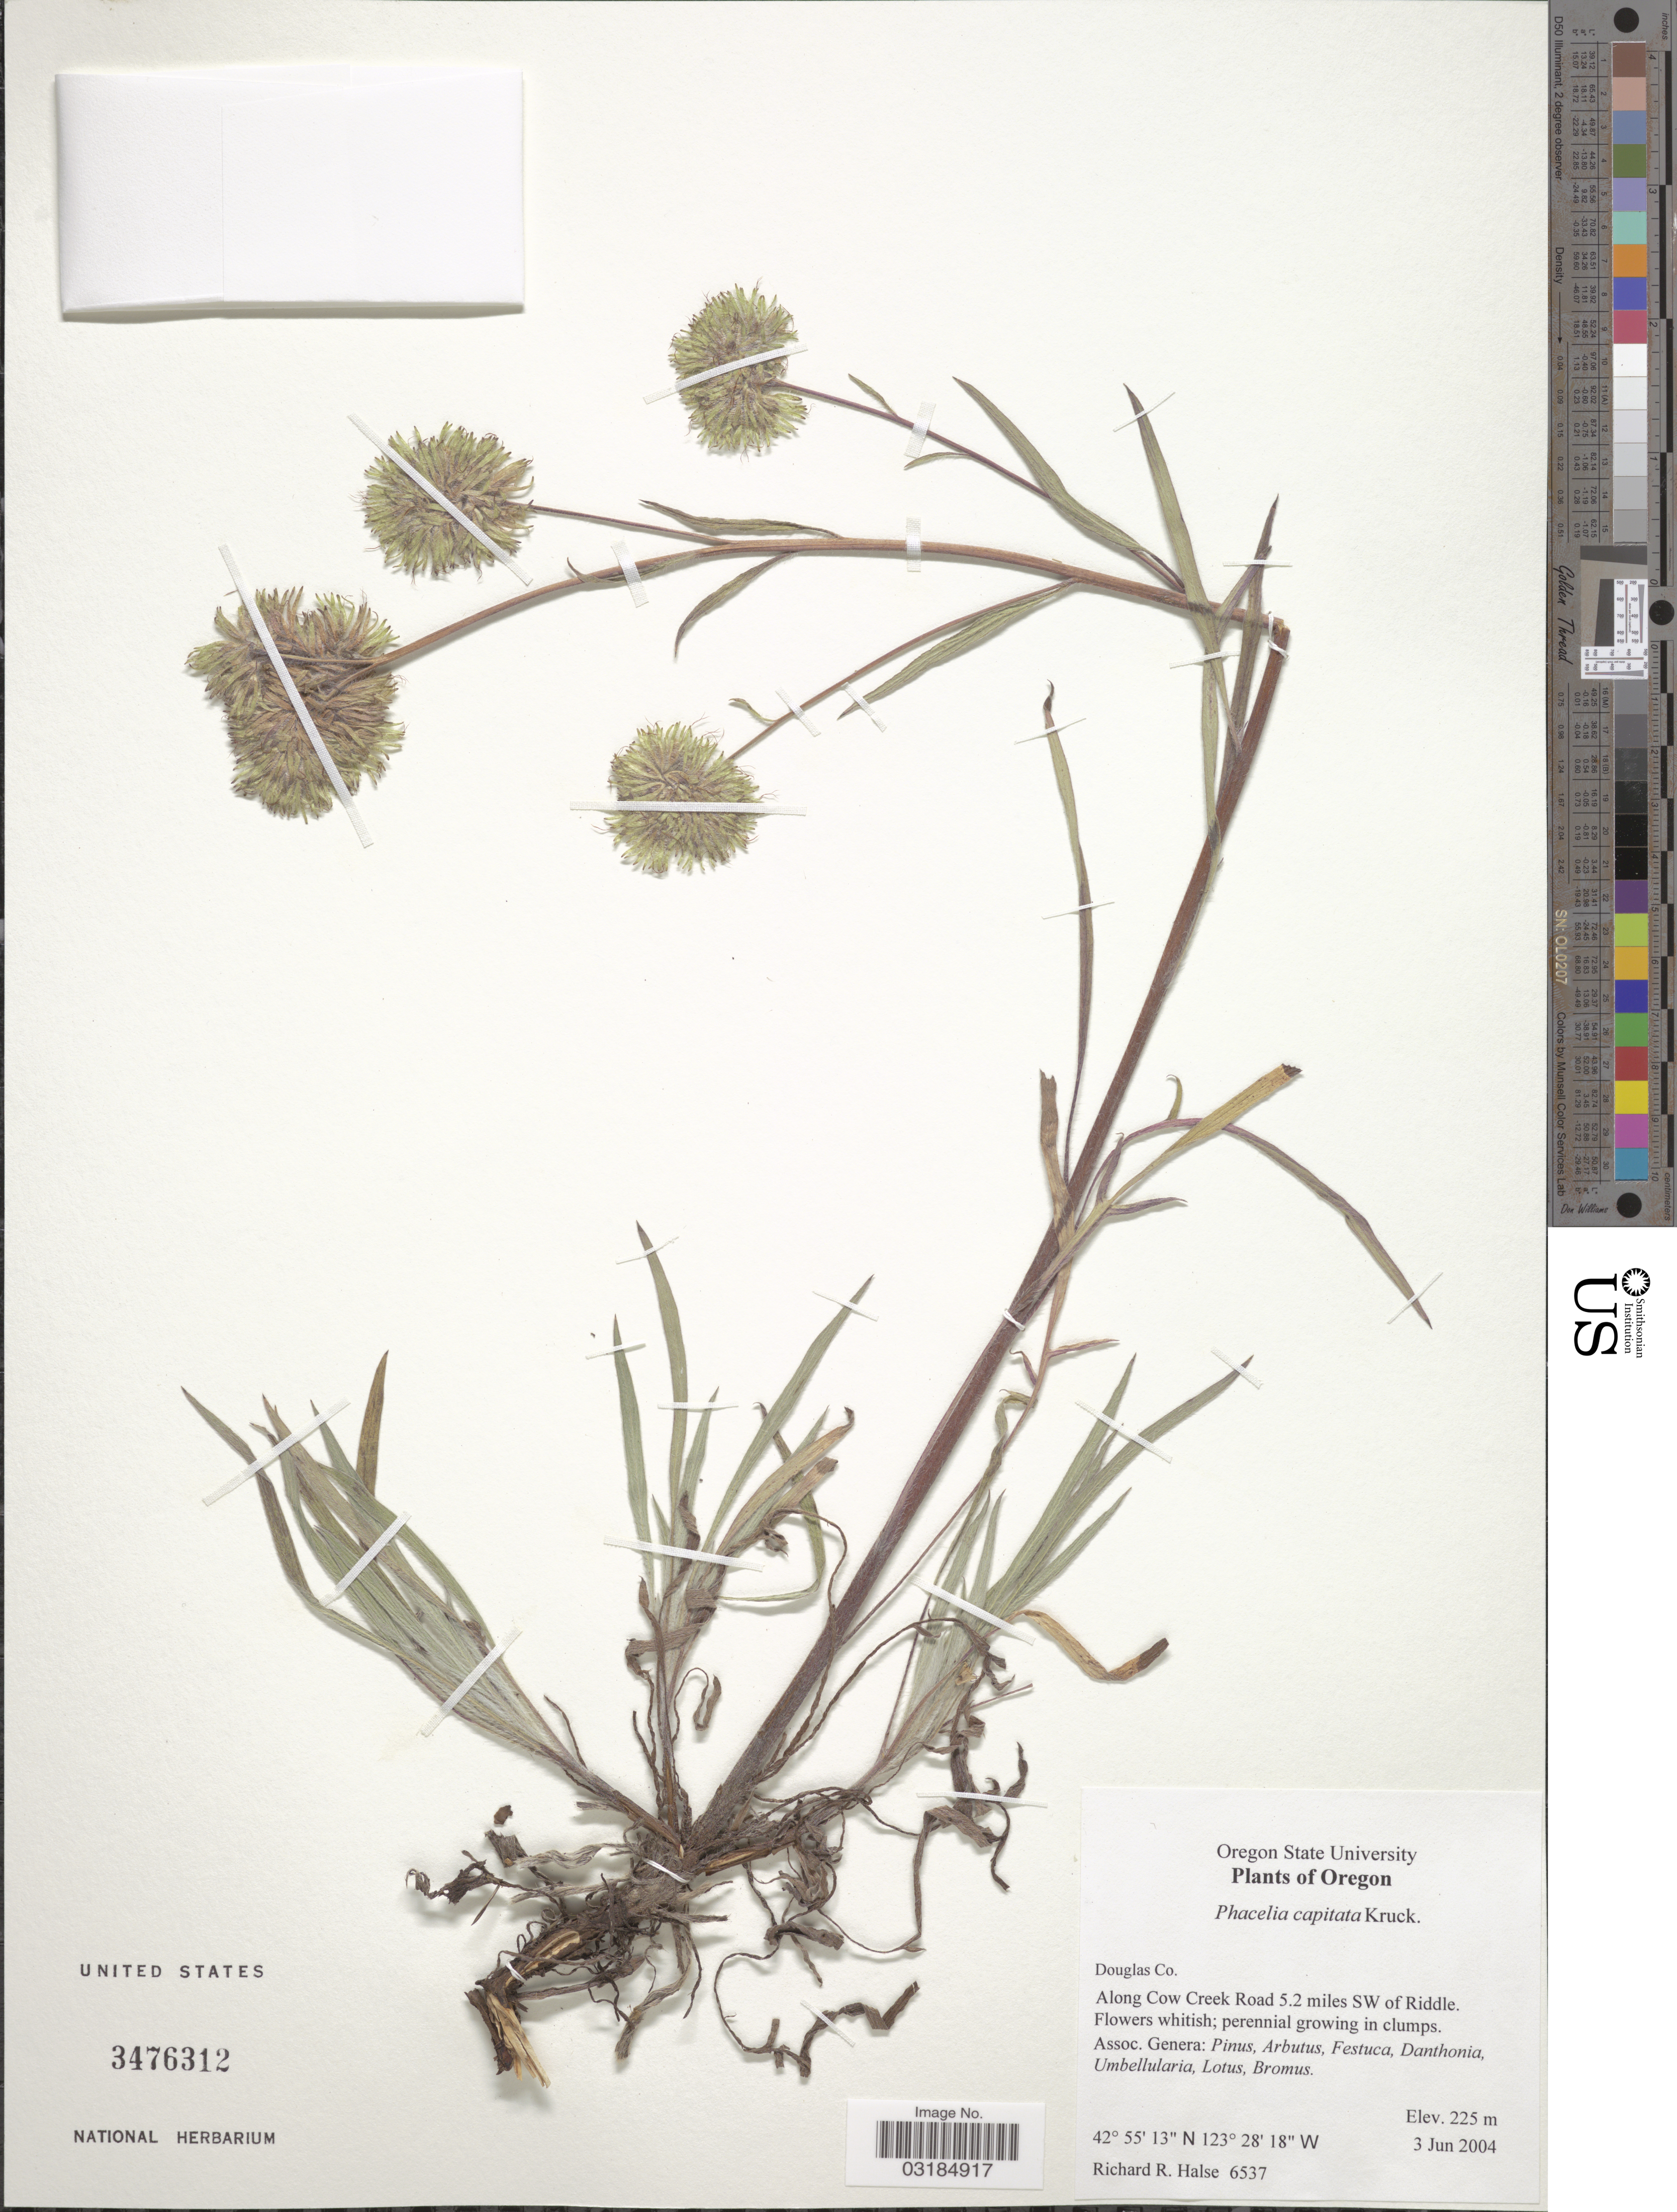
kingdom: Plantae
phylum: Tracheophyta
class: Magnoliopsida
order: Boraginales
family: Hydrophyllaceae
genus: Phacelia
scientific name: Phacelia capitata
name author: Kruckeb.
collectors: R. Halse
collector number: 6537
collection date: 2004-06-03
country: United States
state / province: Oregon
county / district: Douglas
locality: Douglas Co. Along Cow Creek Road 5.2 miles SW of Riddle.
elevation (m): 225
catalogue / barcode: US 3476312